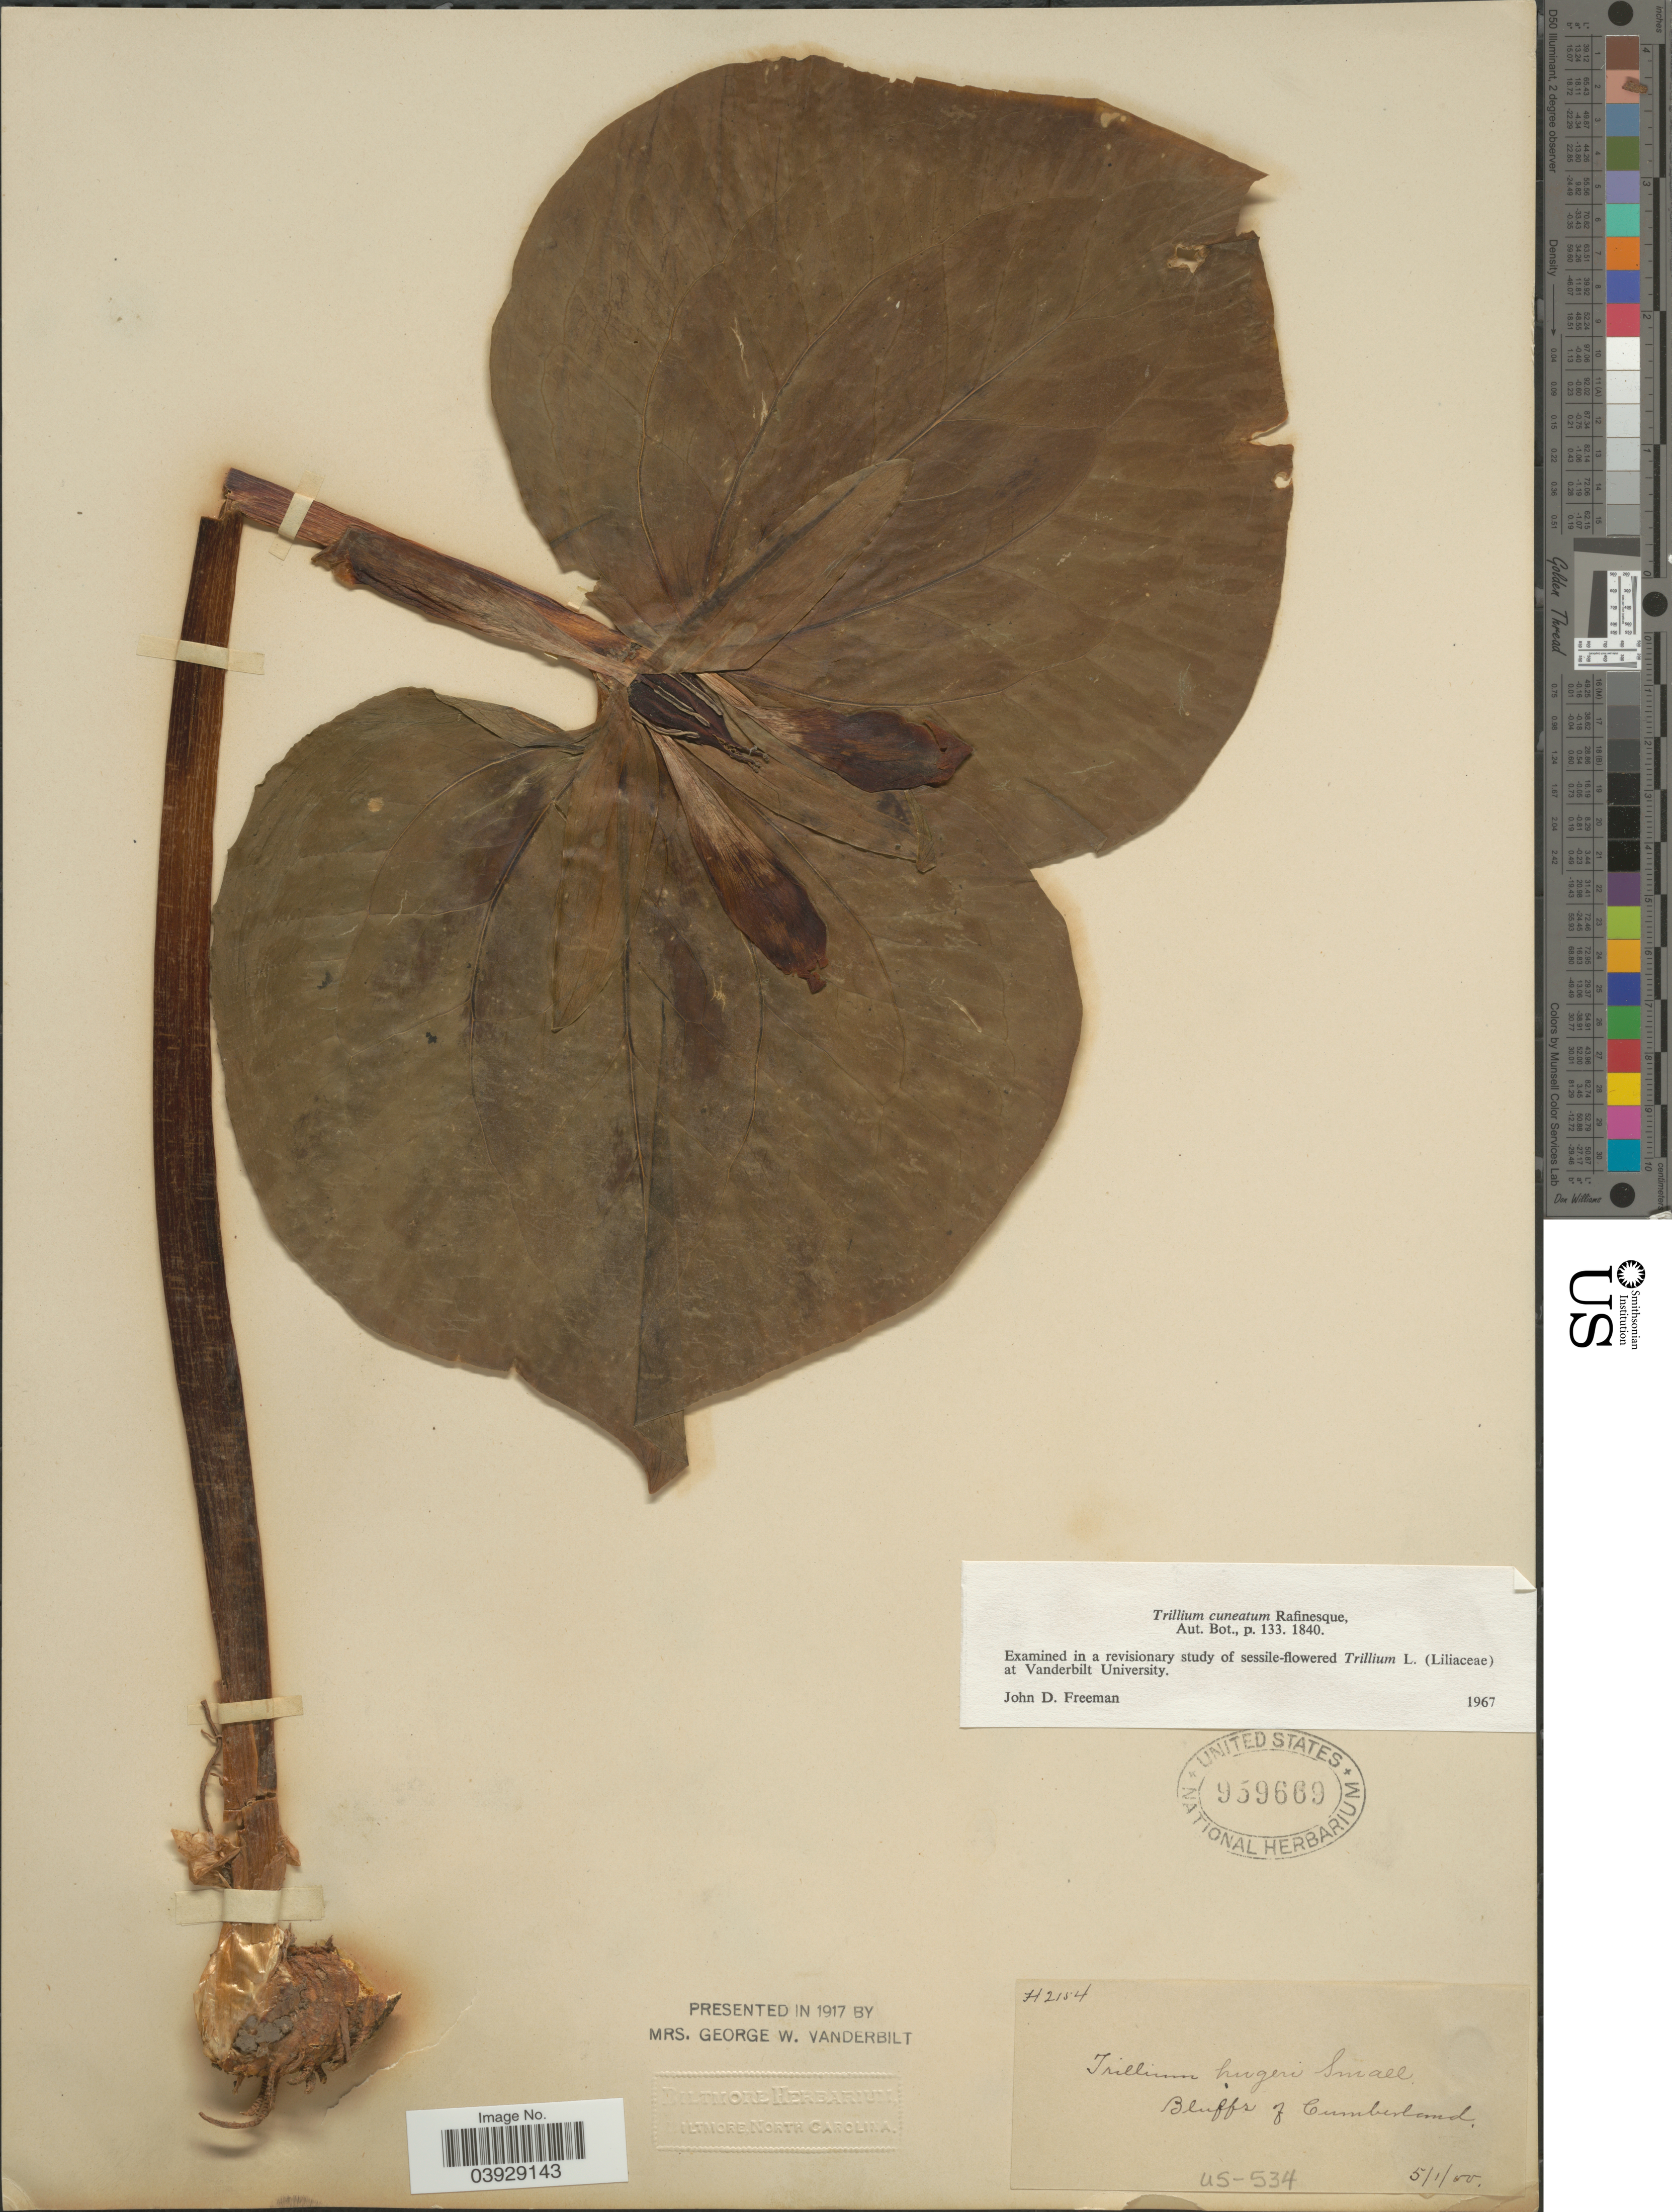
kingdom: Plantae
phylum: Tracheophyta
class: Liliopsida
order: Liliales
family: Melanthiaceae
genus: Trillium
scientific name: Trillium cuneatum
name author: Raf.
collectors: ex herb. Biltmore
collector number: H2154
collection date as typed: Transcribed d/m/y: 1/5/0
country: United States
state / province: North Carolina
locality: Bluffs of Cumberland.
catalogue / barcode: US 959669